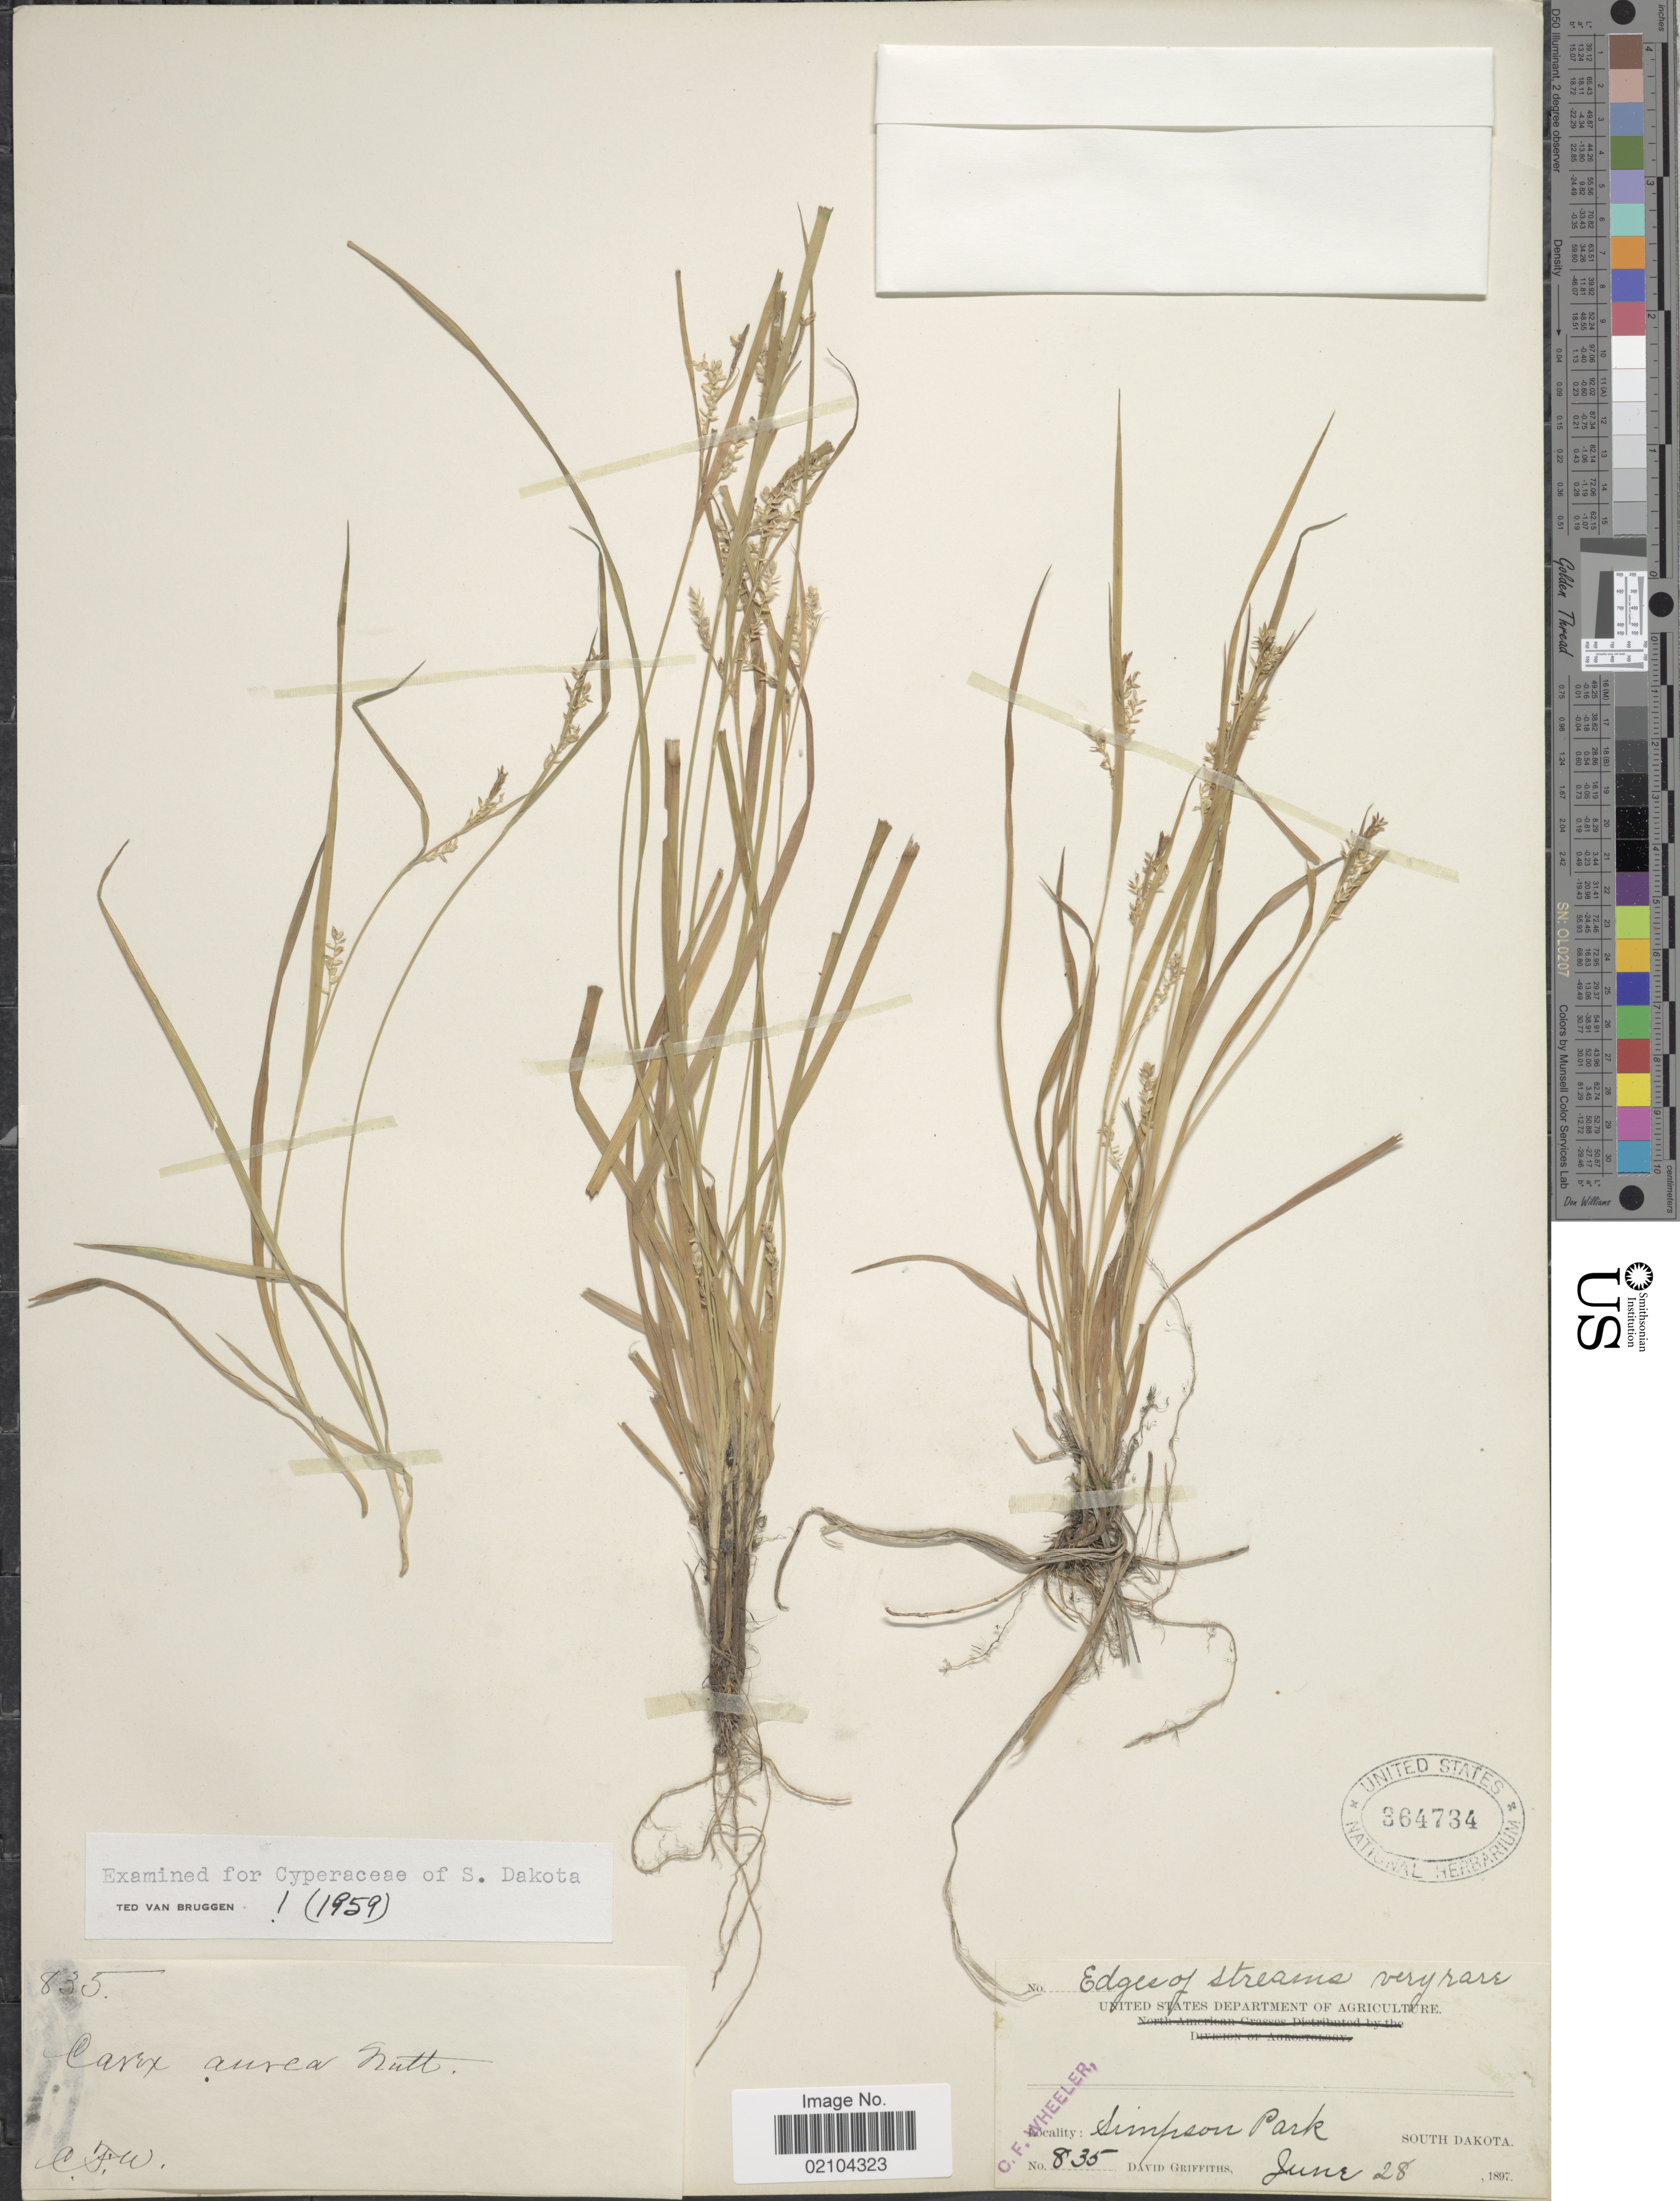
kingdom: Plantae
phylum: Tracheophyta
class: Liliopsida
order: Poales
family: Cyperaceae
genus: Carex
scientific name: Carex aurea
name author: Nutt.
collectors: D. Griffiths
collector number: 835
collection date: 1897-06-25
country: United States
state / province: South Dakota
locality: Simpson Park, South Dakota.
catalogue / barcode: US 364734